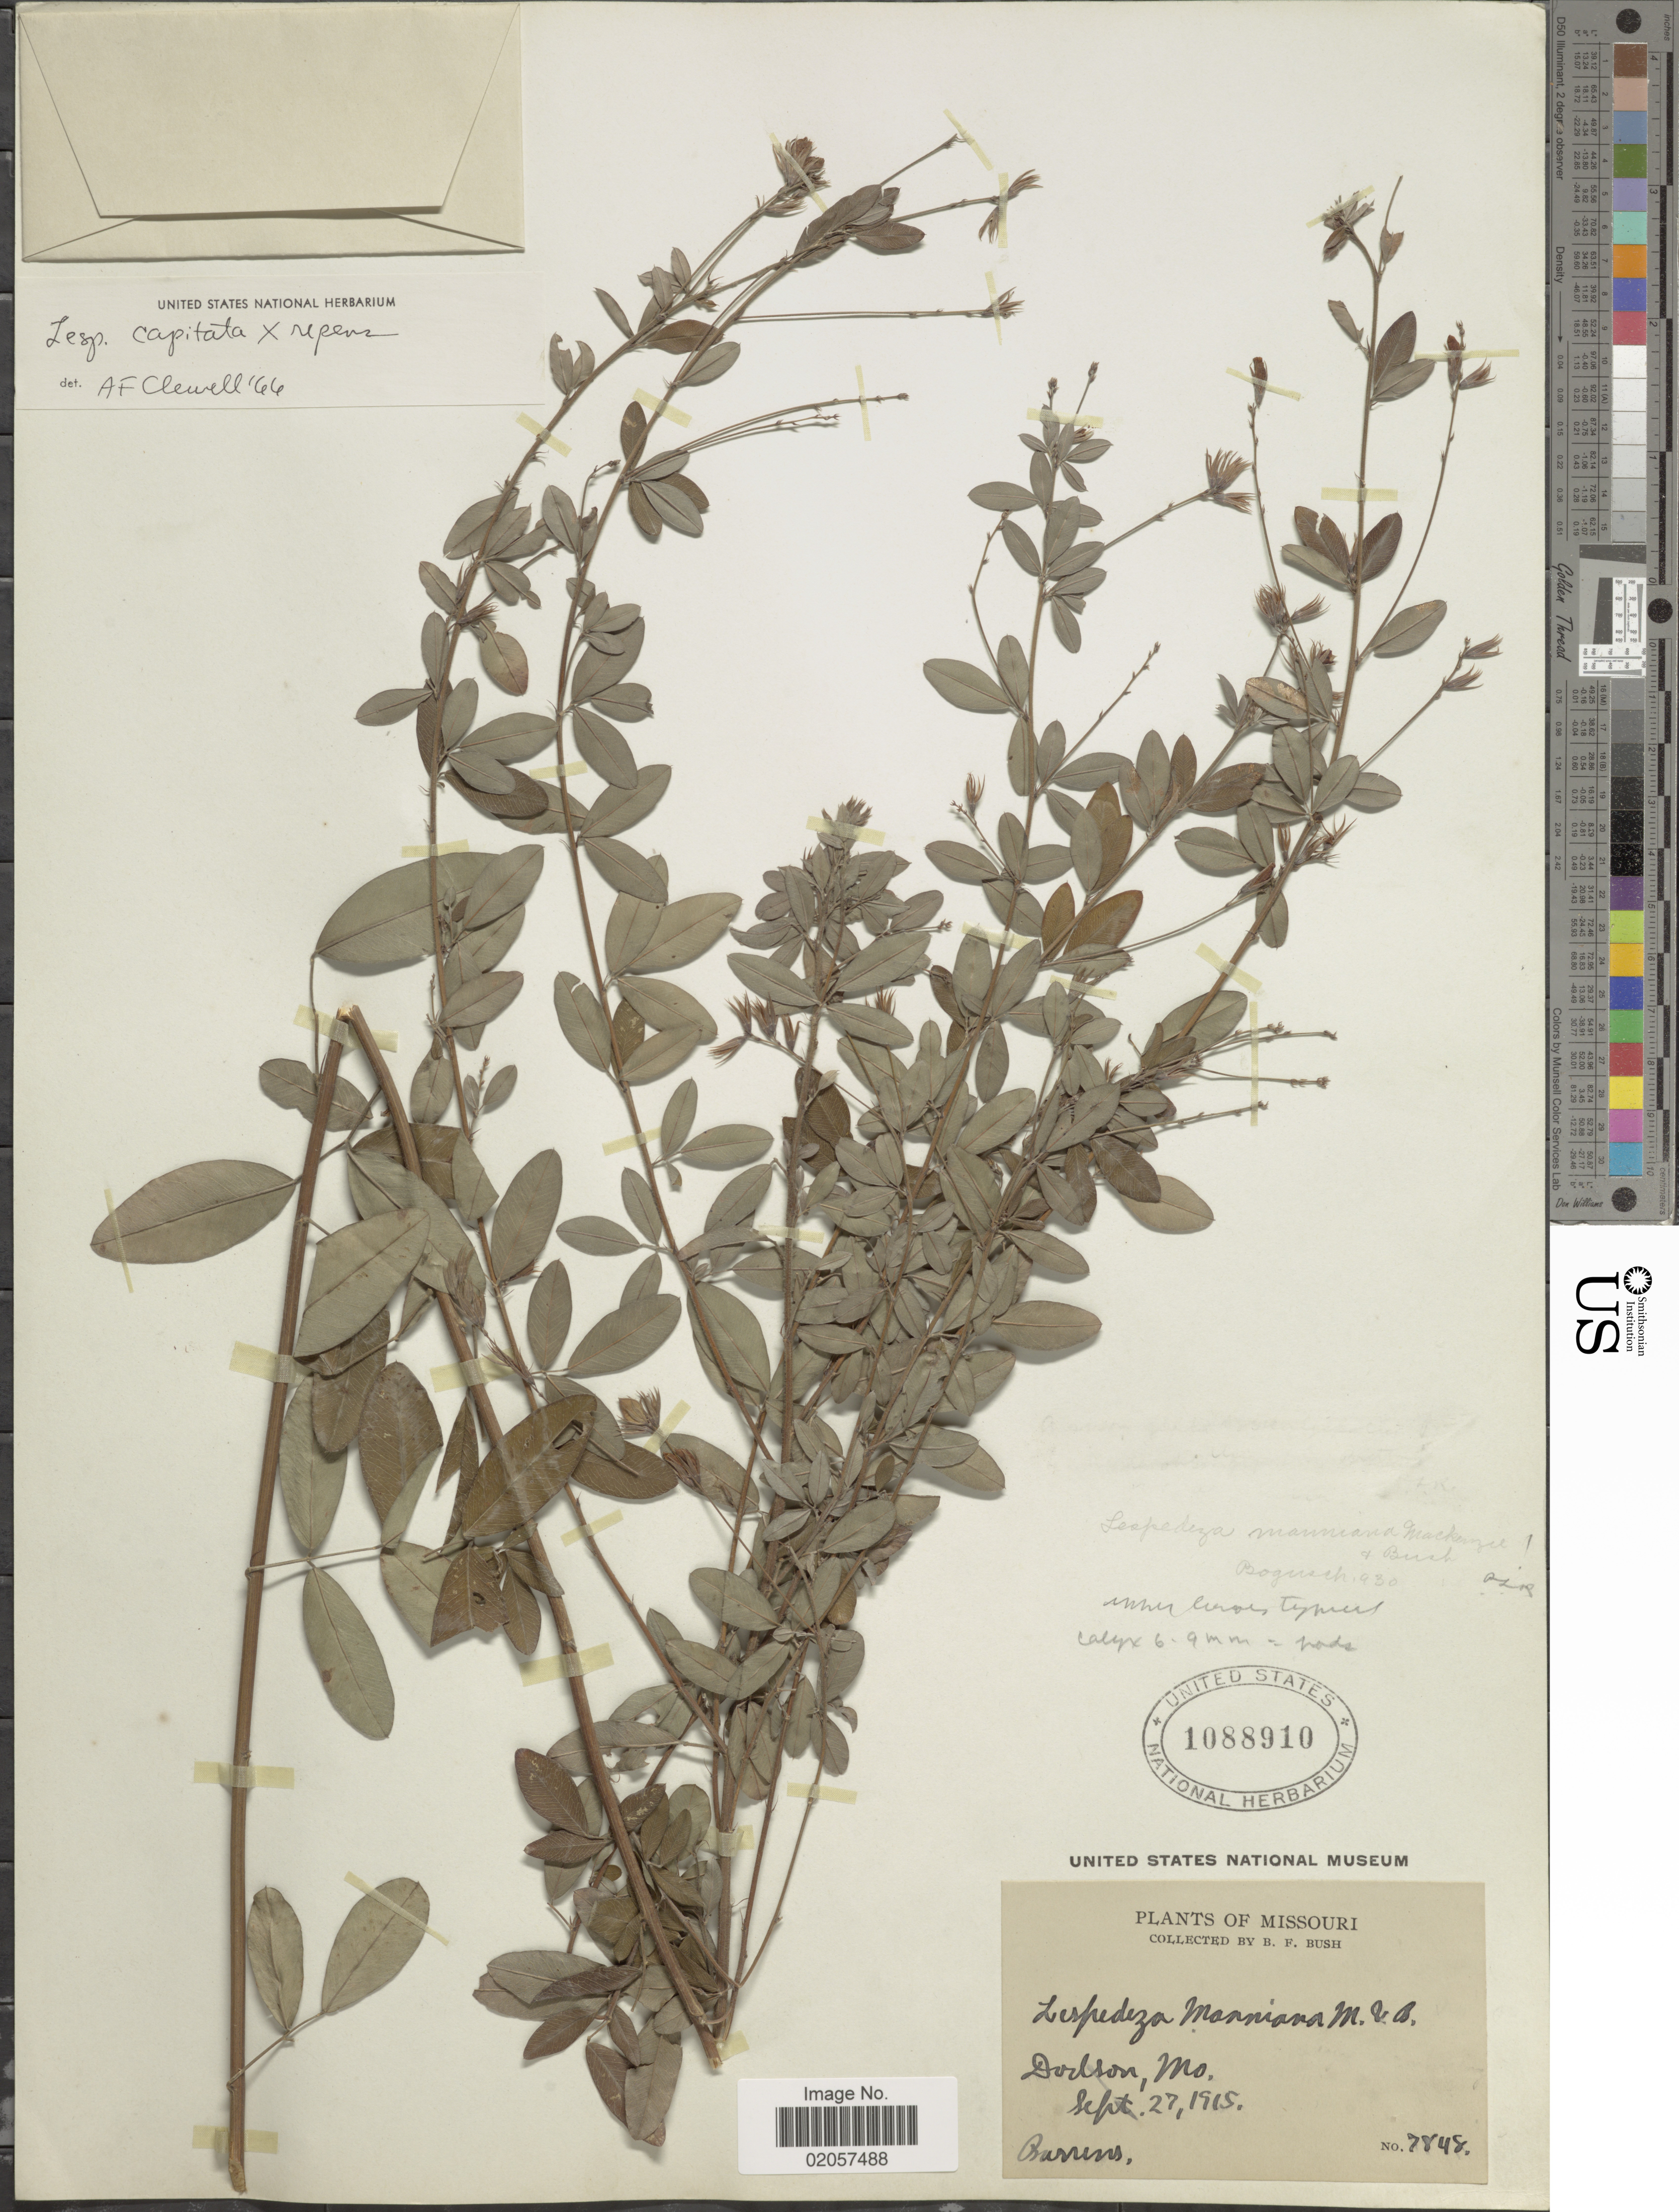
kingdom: Plantae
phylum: Tracheophyta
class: Magnoliopsida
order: Fabales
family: Fabaceae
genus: Lespedeza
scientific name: Lespedeza capitata x L. repens (L.) W.P.C. Barton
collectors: B. F. Bush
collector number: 7848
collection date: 1915-09-27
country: United States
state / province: Missouri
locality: Dodson, Mo. Barrens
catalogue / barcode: US 1088910